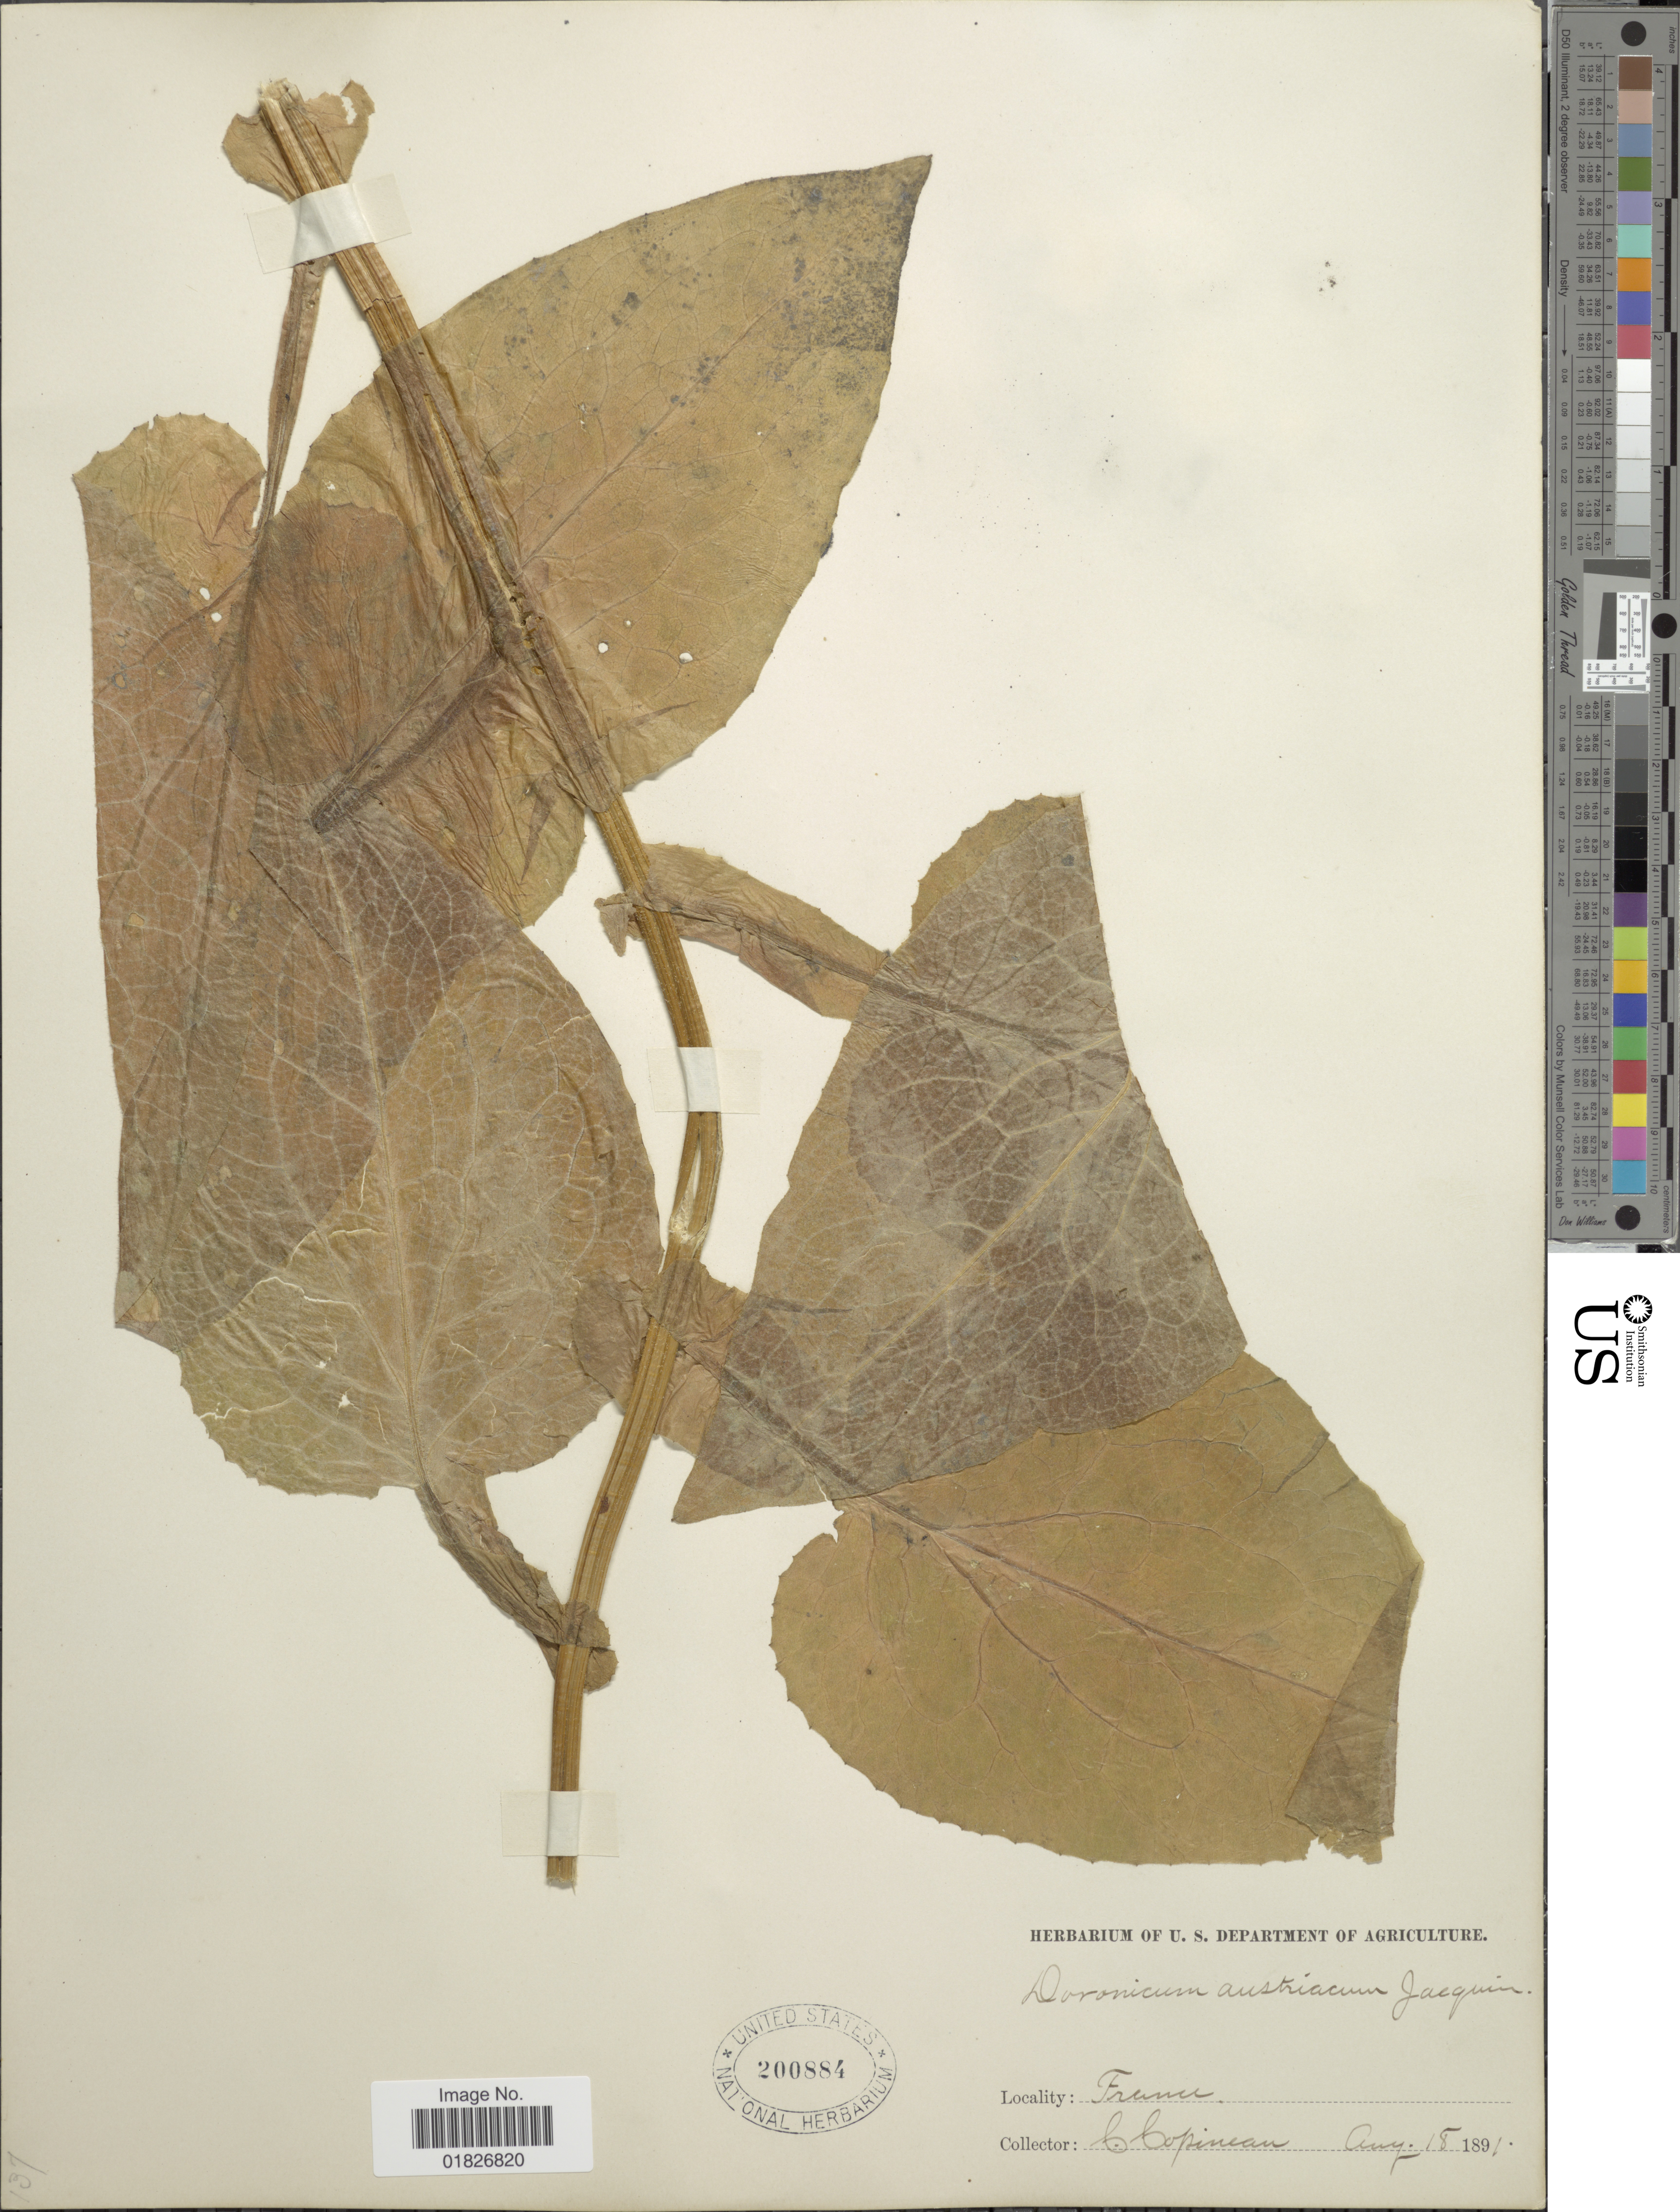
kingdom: Plantae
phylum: Tracheophyta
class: Magnoliopsida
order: Asterales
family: Asteraceae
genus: Doronicum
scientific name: Doronicum austriacum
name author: Jacq.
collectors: C. Copineau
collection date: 1891-08-18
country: France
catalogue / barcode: US 200884